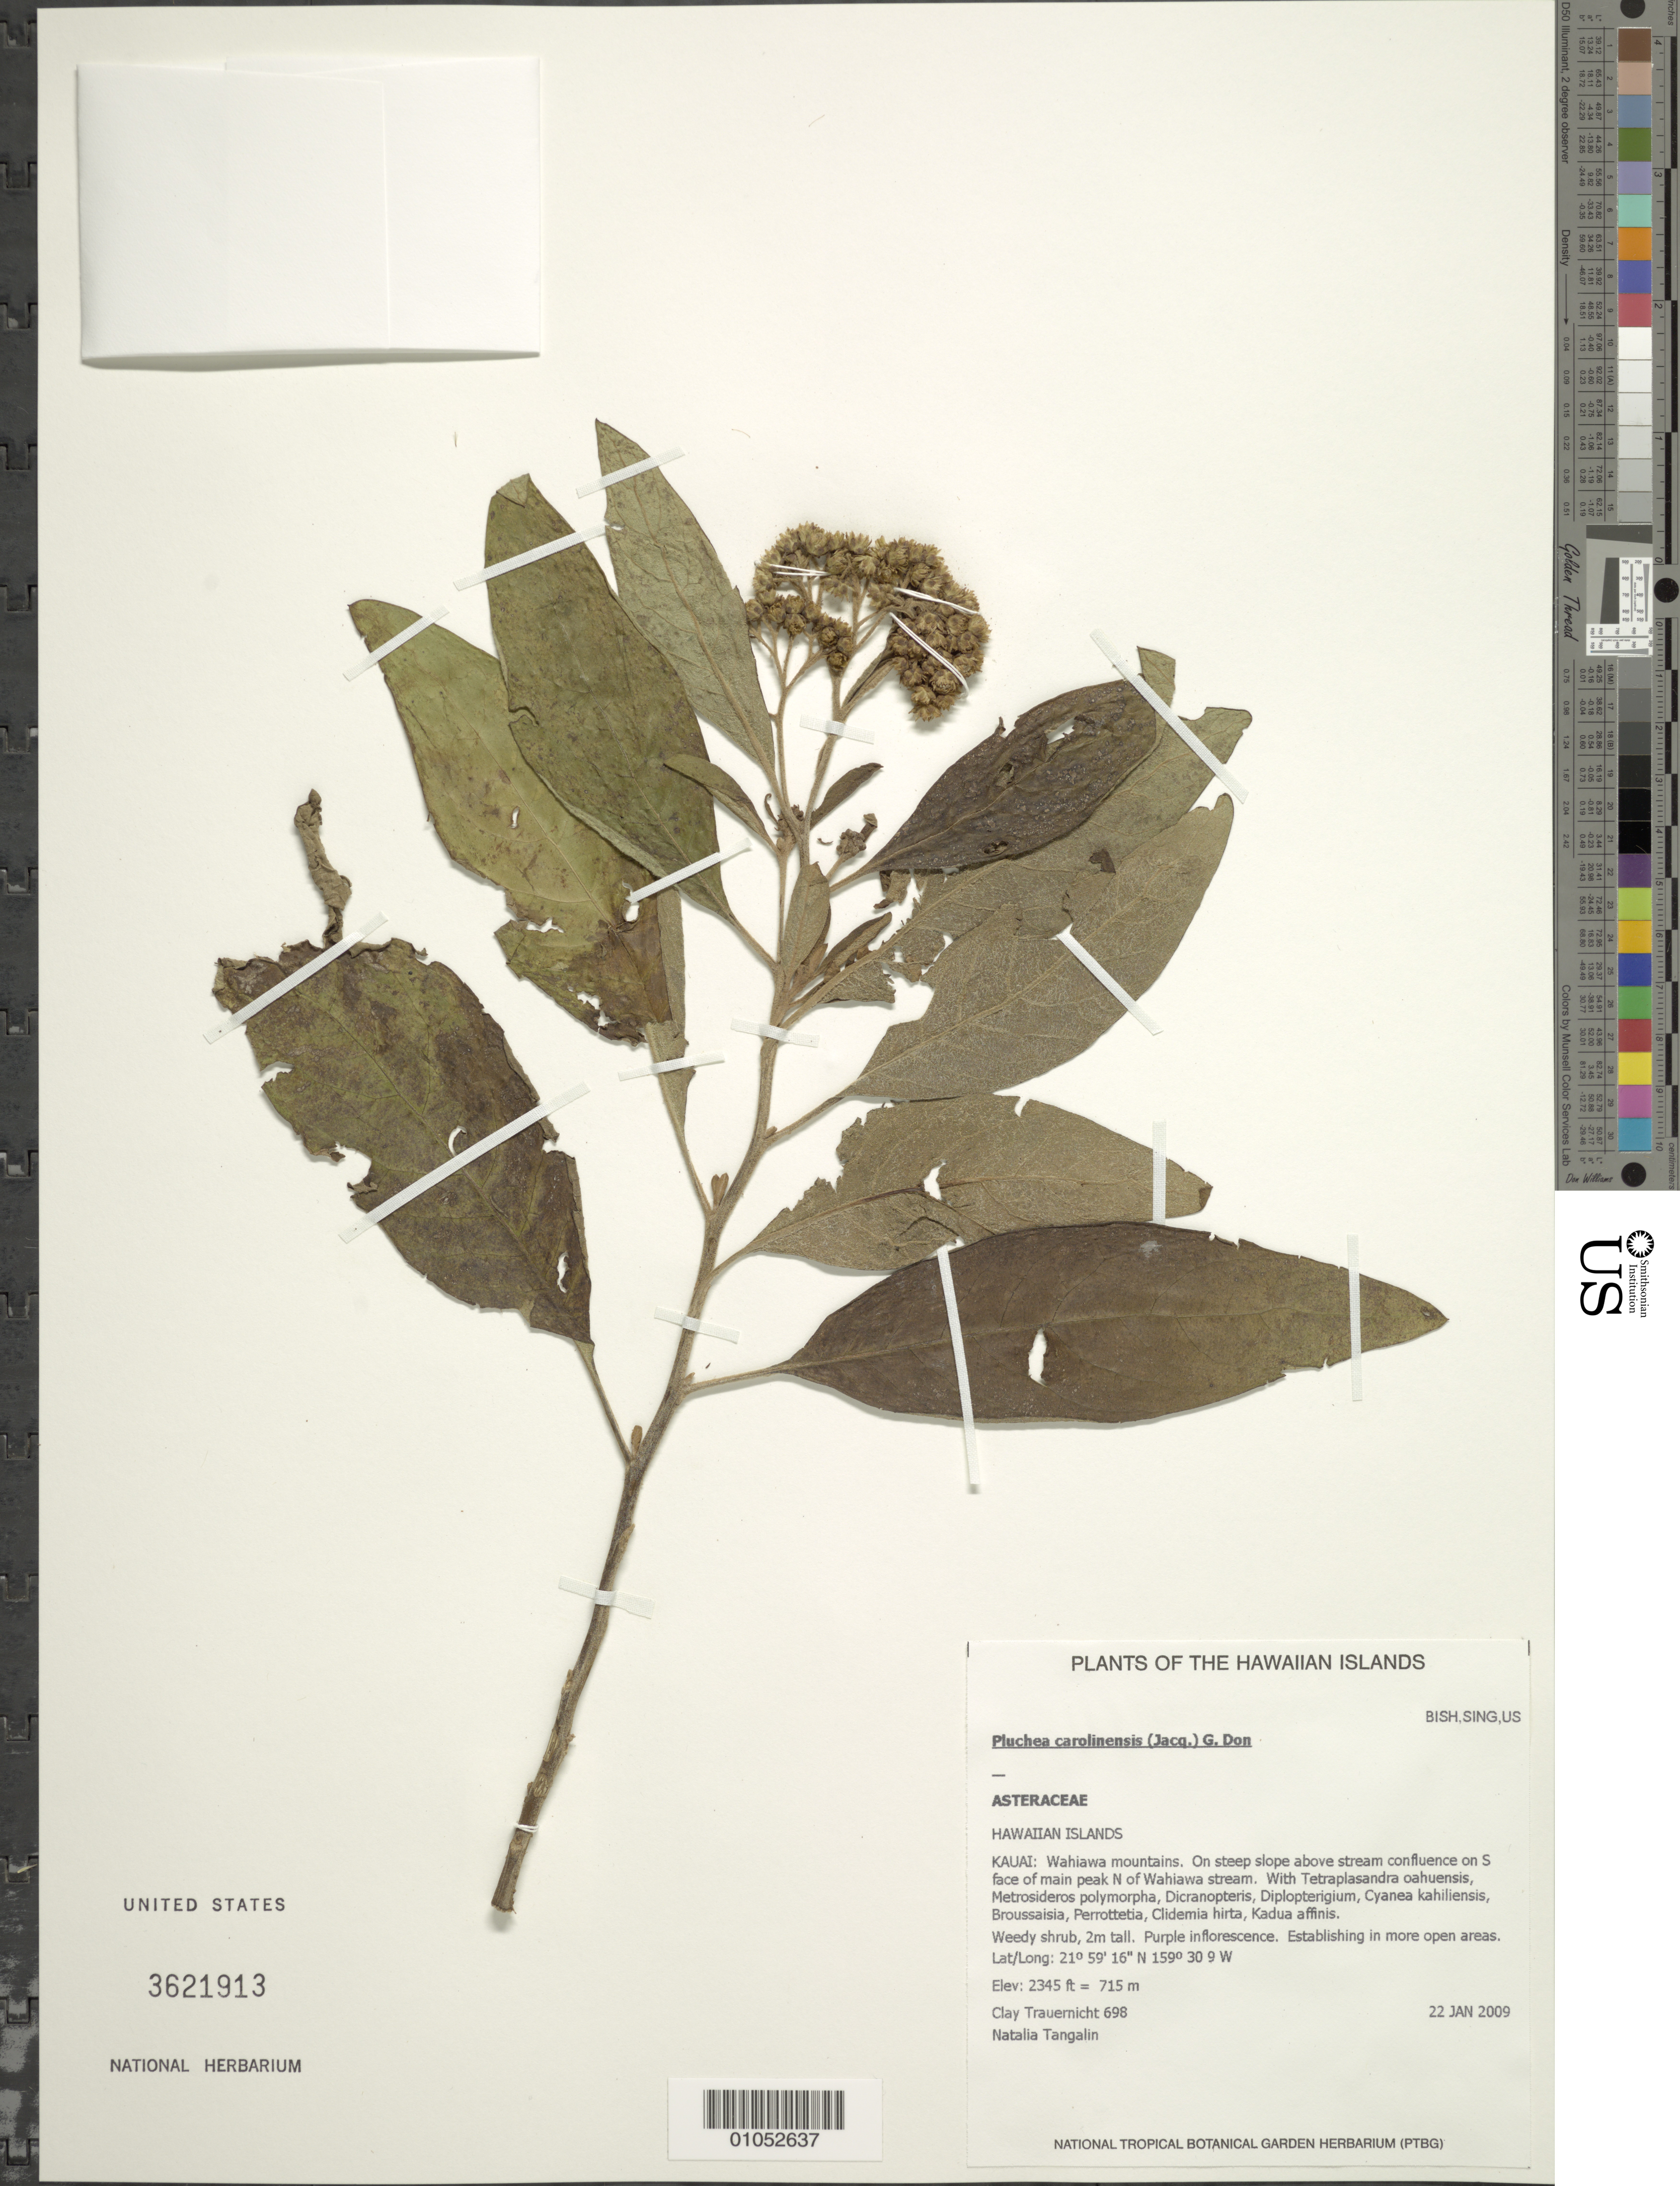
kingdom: Plantae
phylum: Tracheophyta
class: Magnoliopsida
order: Asterales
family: Asteraceae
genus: Pluchea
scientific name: Pluchea carolinensis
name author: (Jacq.) D. Don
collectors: C. Trauernicht & N. Tangalin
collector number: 698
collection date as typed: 22 Jan 2009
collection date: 2009-01-22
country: United States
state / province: Hawaii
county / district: Kauai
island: Kaua'i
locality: Wahiawa mountains. On steep slope above stream confluence on S face of main peak N of Wahiawa stream.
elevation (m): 715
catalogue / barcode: US 3621913